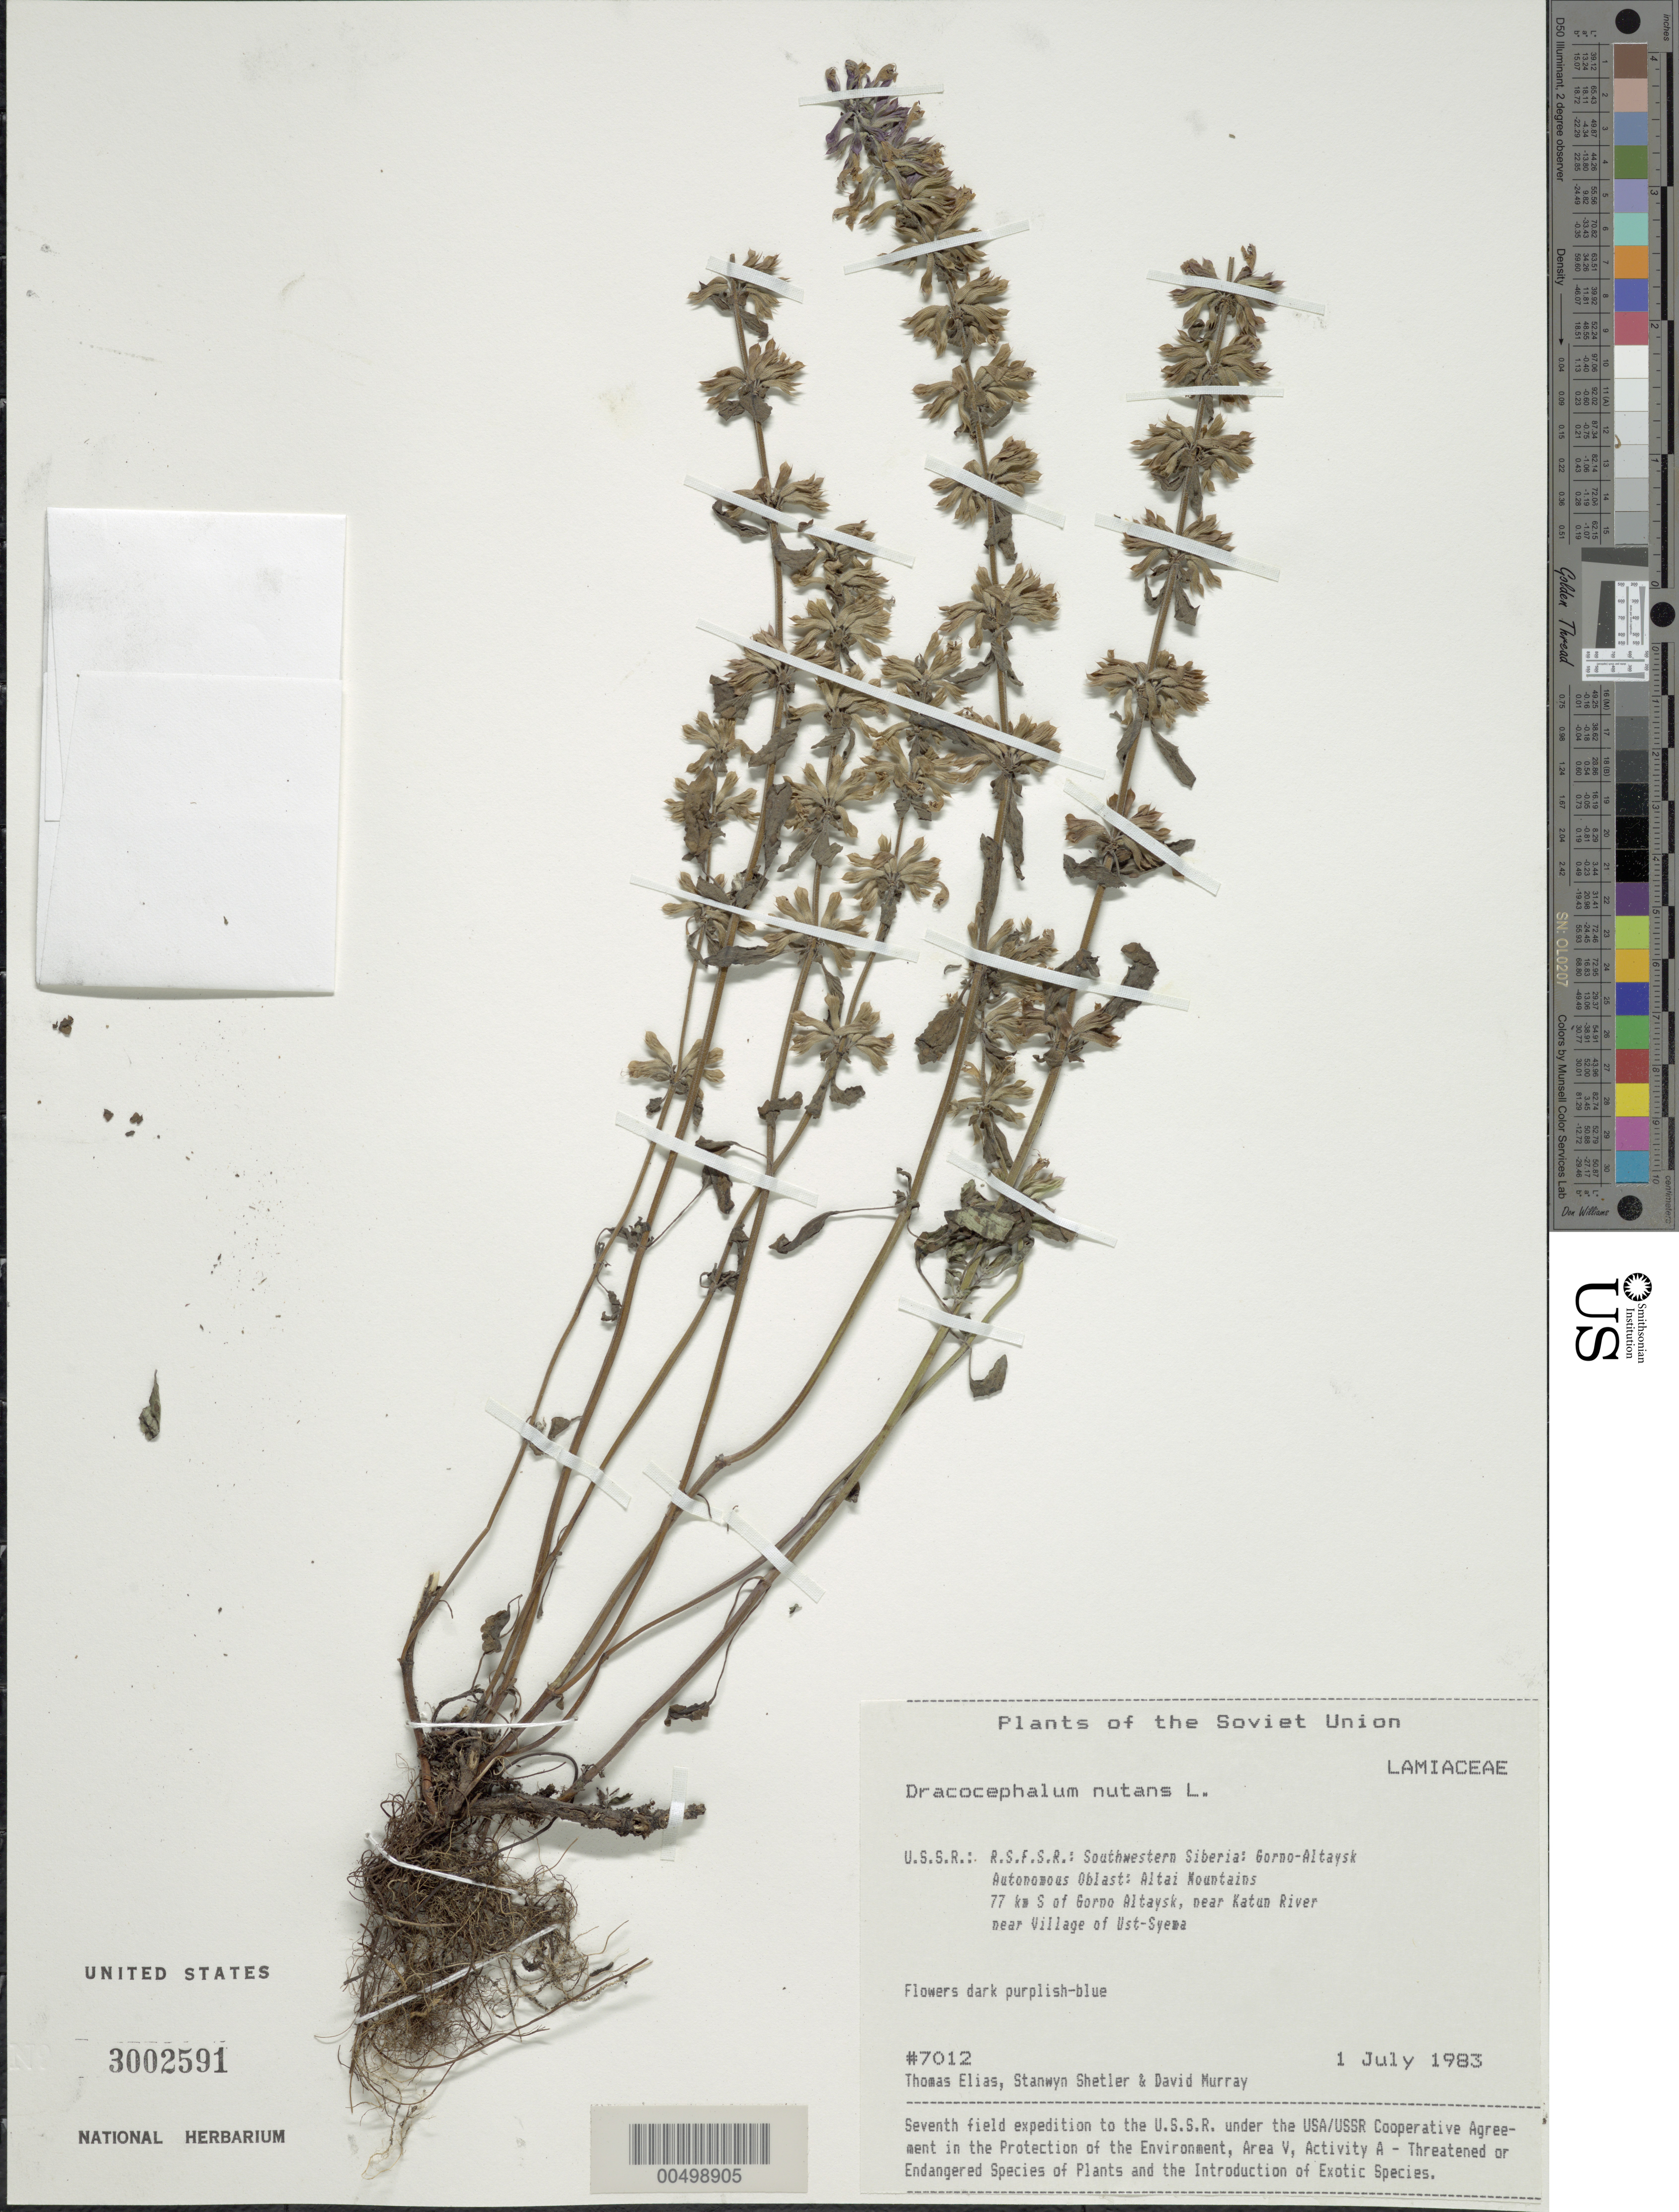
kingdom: Plantae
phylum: Tracheophyta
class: Magnoliopsida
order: Lamiales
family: Lamiaceae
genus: Dracocephalum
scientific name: Dracocephalum nutans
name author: L.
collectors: T. Elias, S. Shetler & D. F. Murray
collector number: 7012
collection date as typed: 01 Jul 1983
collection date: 1983-07-01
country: Russian Federation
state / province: Altai Republic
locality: Altai Mountains, 77 km S of Gorno-Altaysk, near Katun River, near Village of Ust-Syema [Sema]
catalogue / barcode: US 3002591